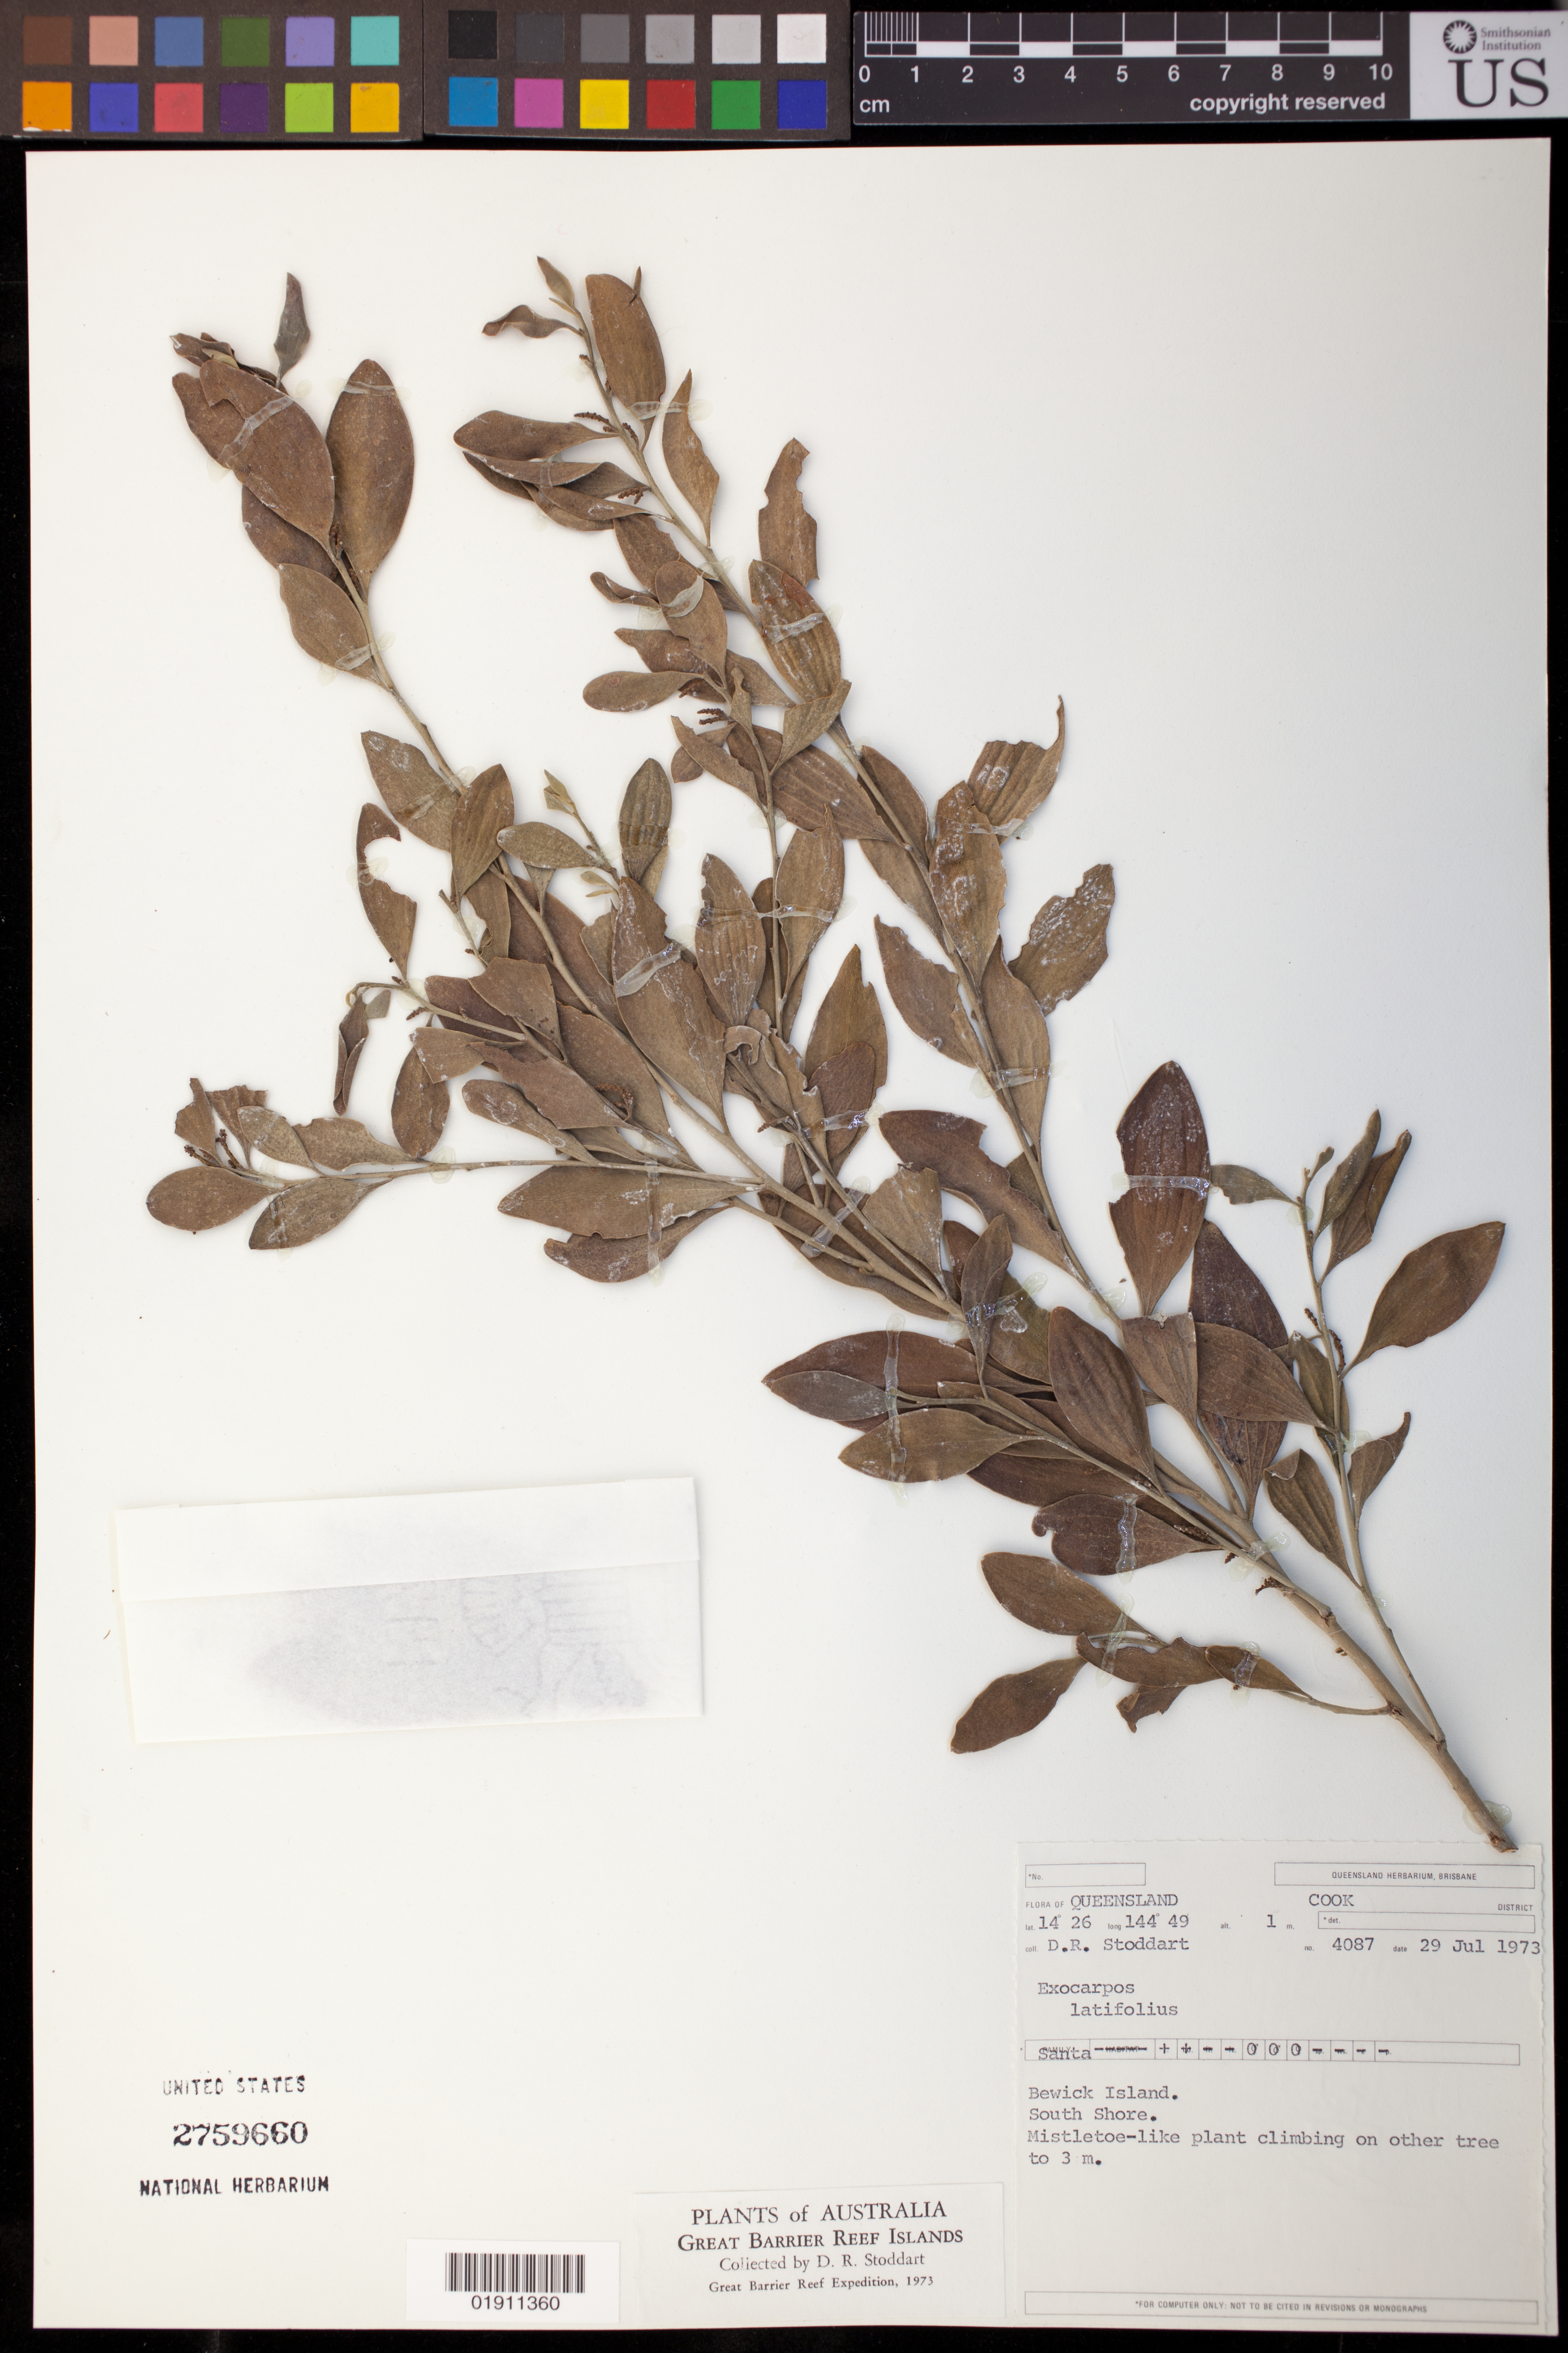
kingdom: Plantae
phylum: Tracheophyta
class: Magnoliopsida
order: Santalales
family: Santalaceae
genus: Exocarpos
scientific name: Exocarpos latifolius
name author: R. Br.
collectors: D. R. Stoddart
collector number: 4087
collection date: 1973-07-29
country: Australia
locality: Bewick Island.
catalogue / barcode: US 2759660